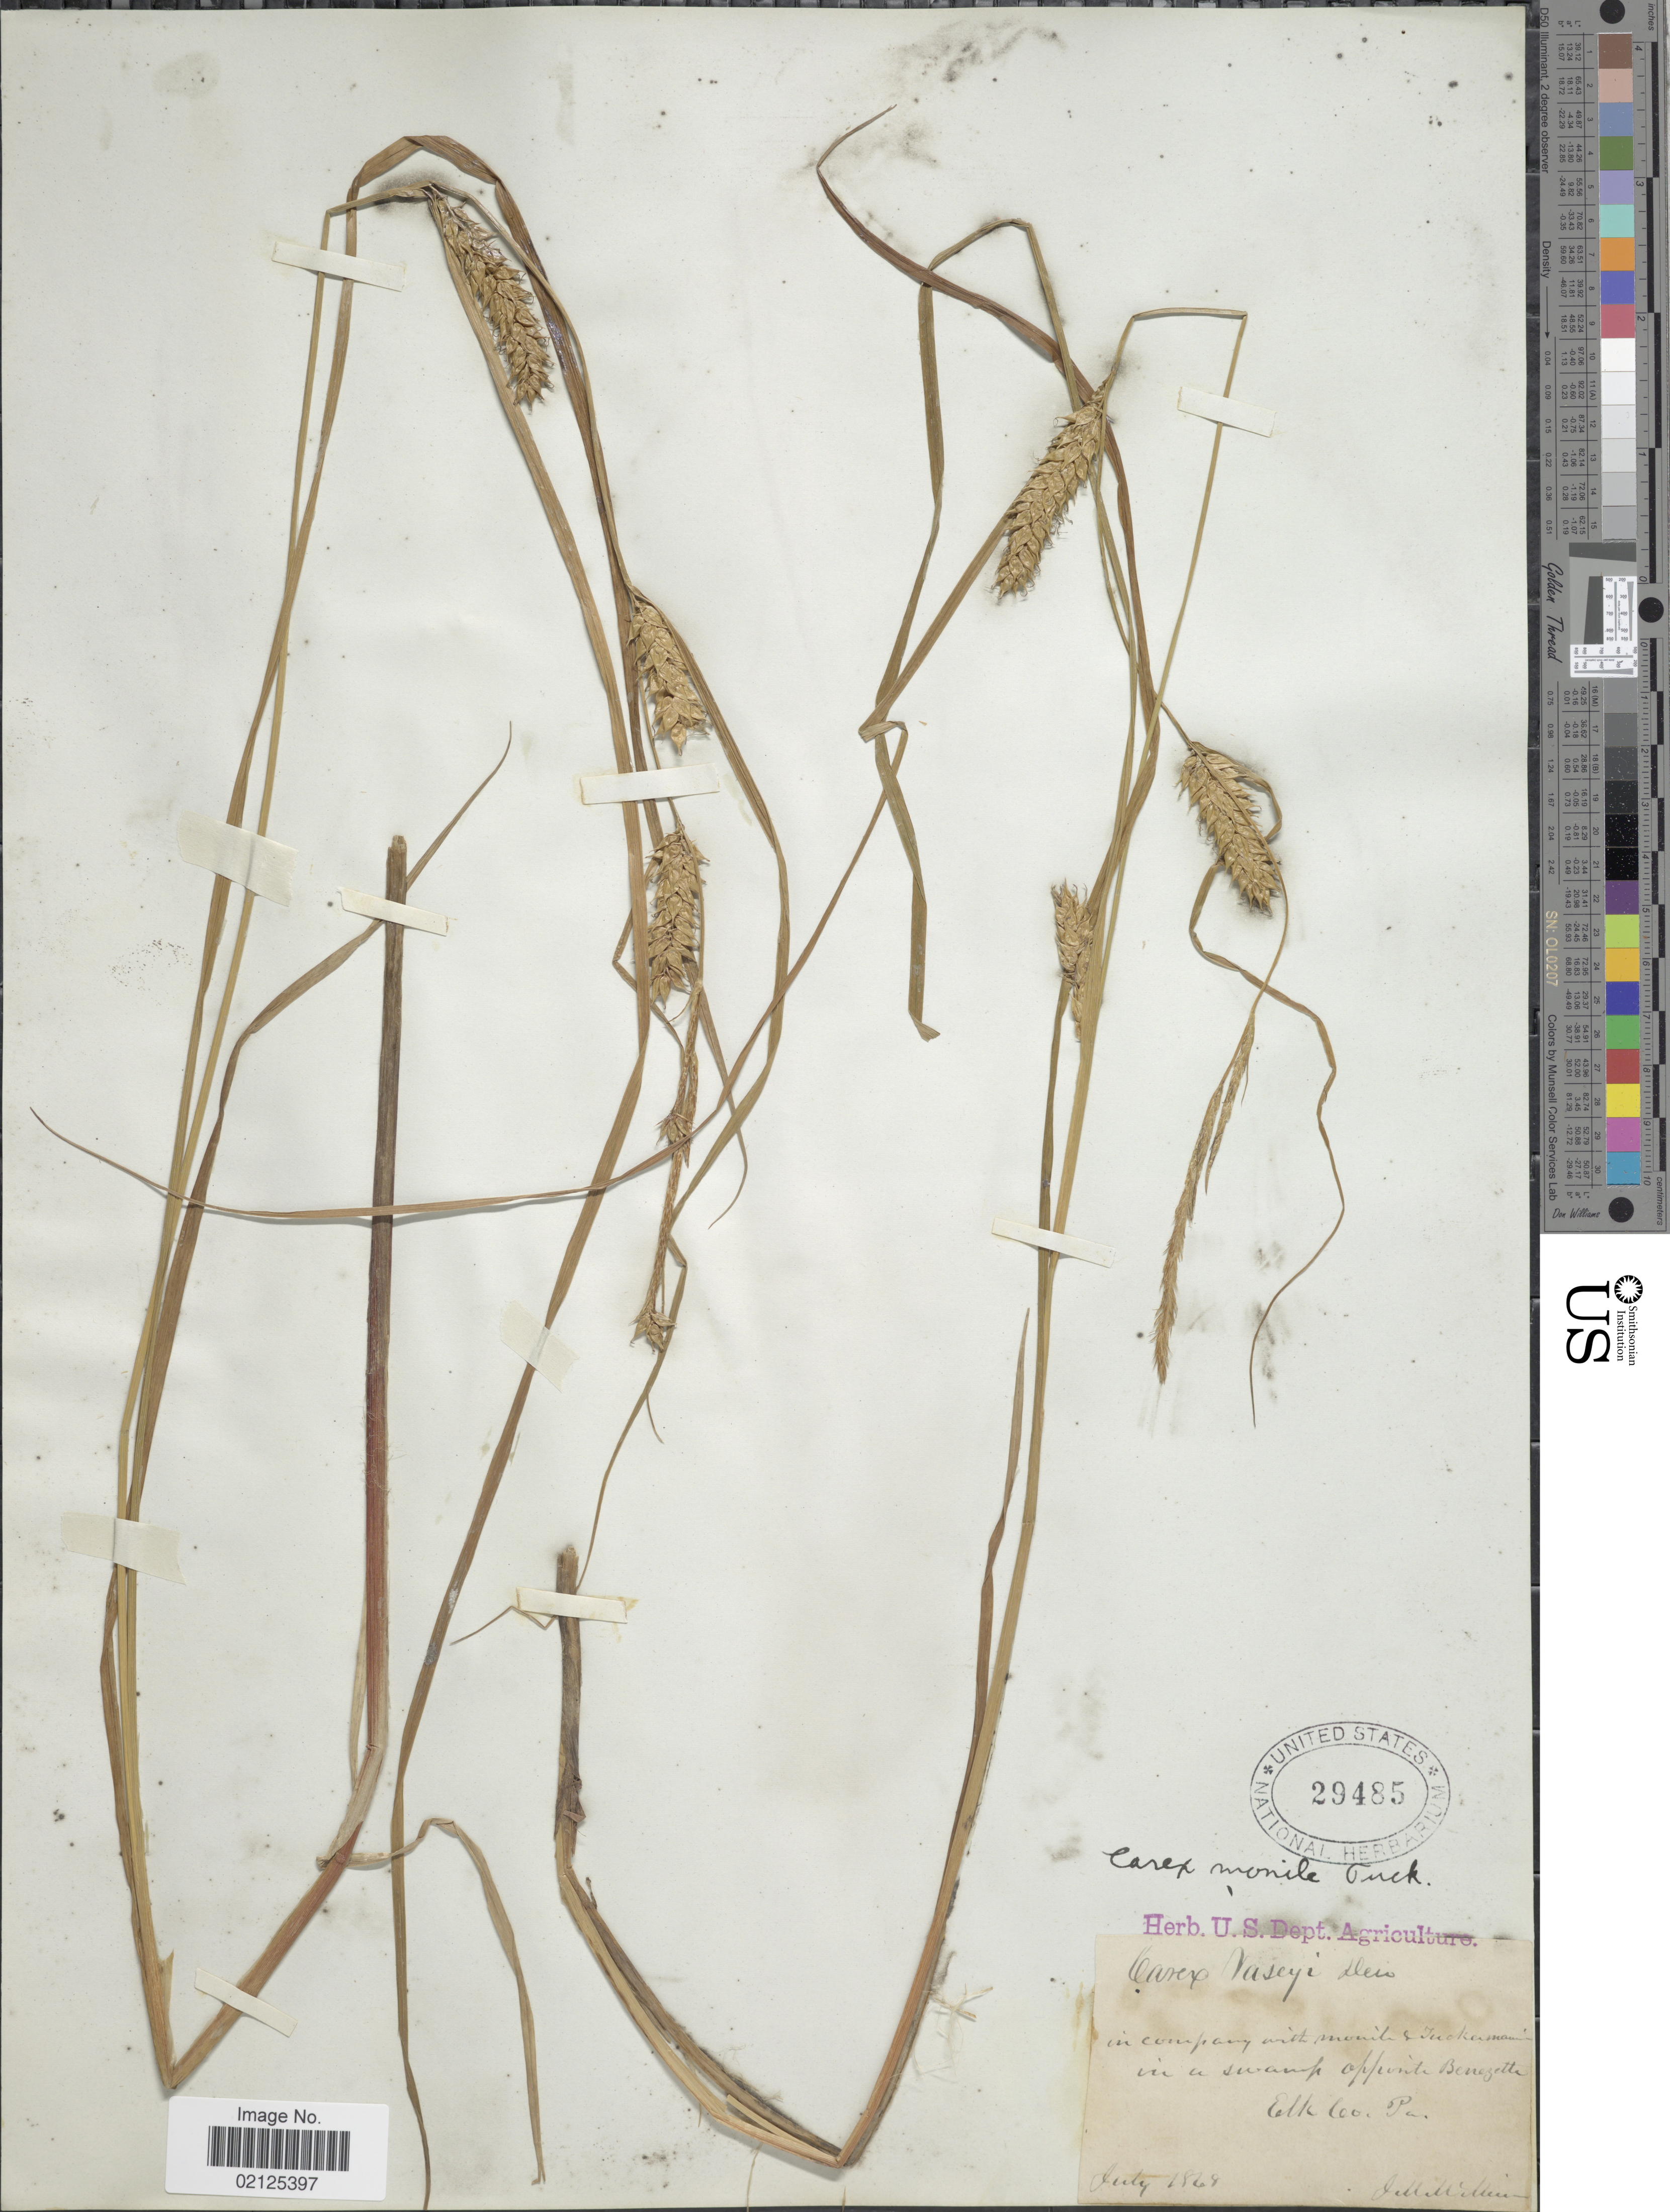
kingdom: Plantae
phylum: Tracheophyta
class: Liliopsida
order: Poales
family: Cyperaceae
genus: Carex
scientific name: Carex vesicaria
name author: L.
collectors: J. McMinn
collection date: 1869-07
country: United States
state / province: Pennsylvania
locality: In a swamp opposite Benezette, Elk Co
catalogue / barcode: US 29485